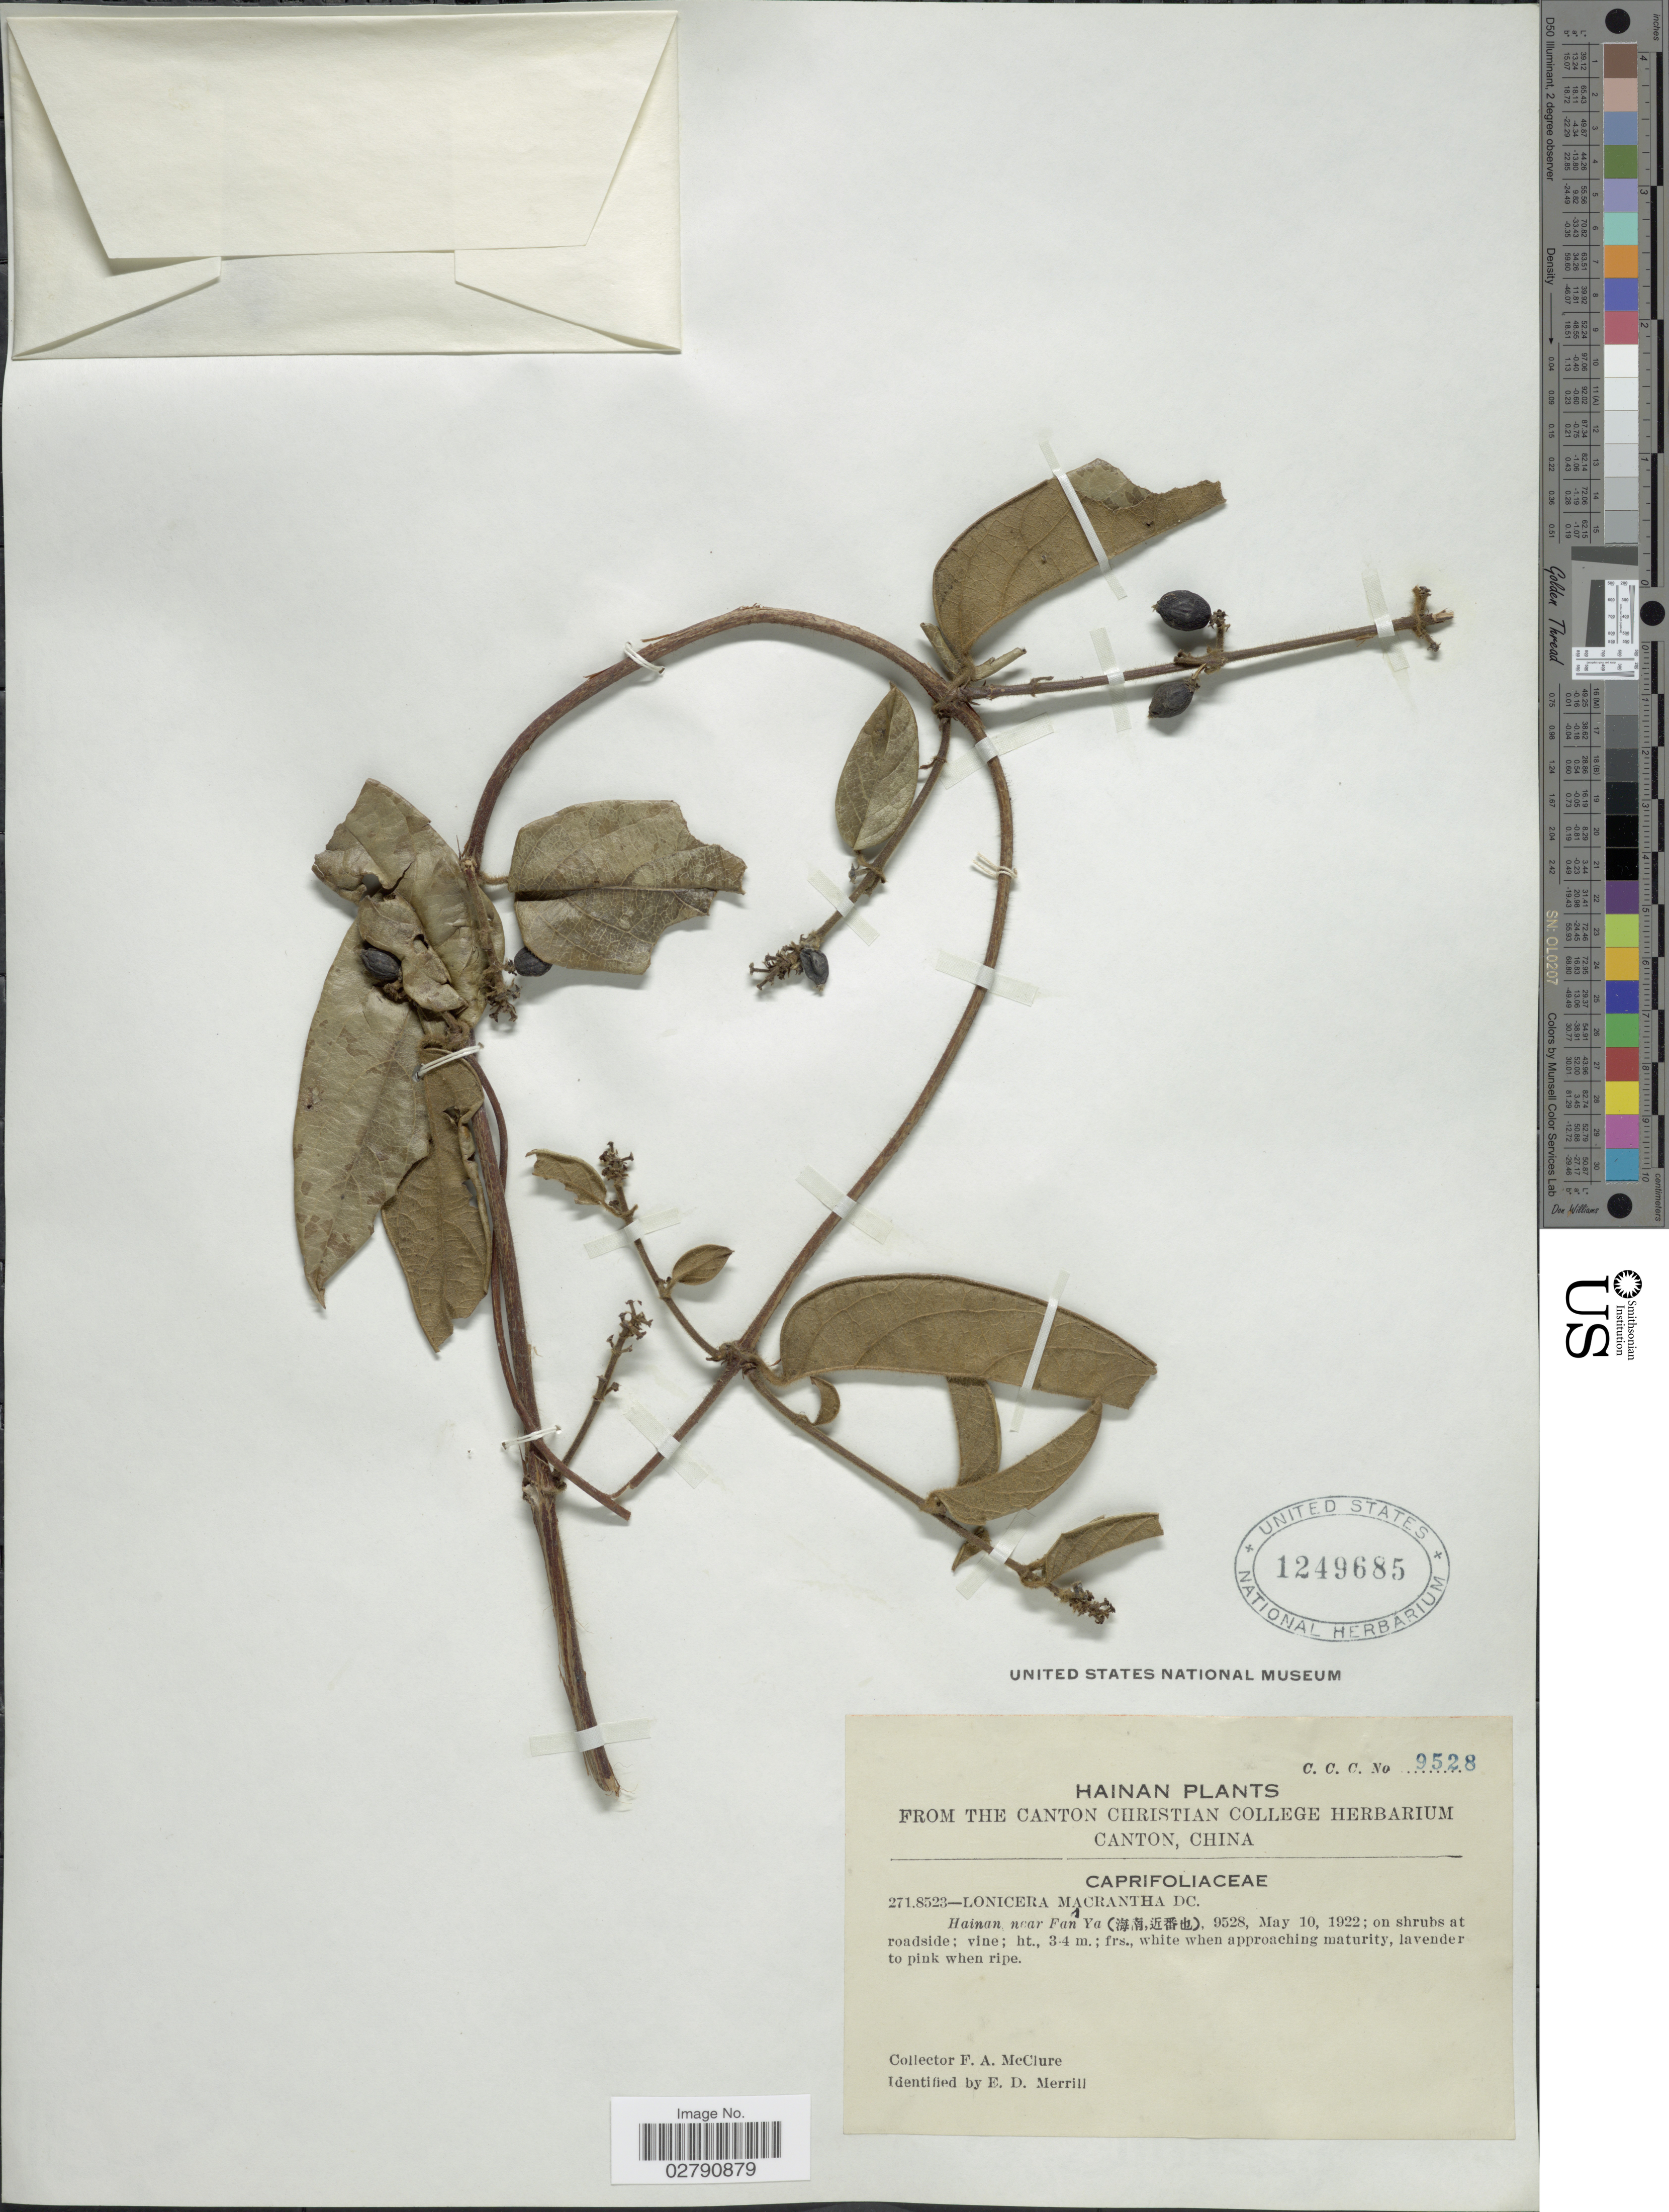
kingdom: Plantae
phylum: Tracheophyta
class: Magnoliopsida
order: Dipsacales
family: Caprifoliaceae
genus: Lonicera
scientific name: Lonicera macrantha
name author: Spreng.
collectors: F. A. McClure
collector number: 9528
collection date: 1922-05-10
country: China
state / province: Hainan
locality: Hainan near Fan Ya.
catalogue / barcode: US 1249685